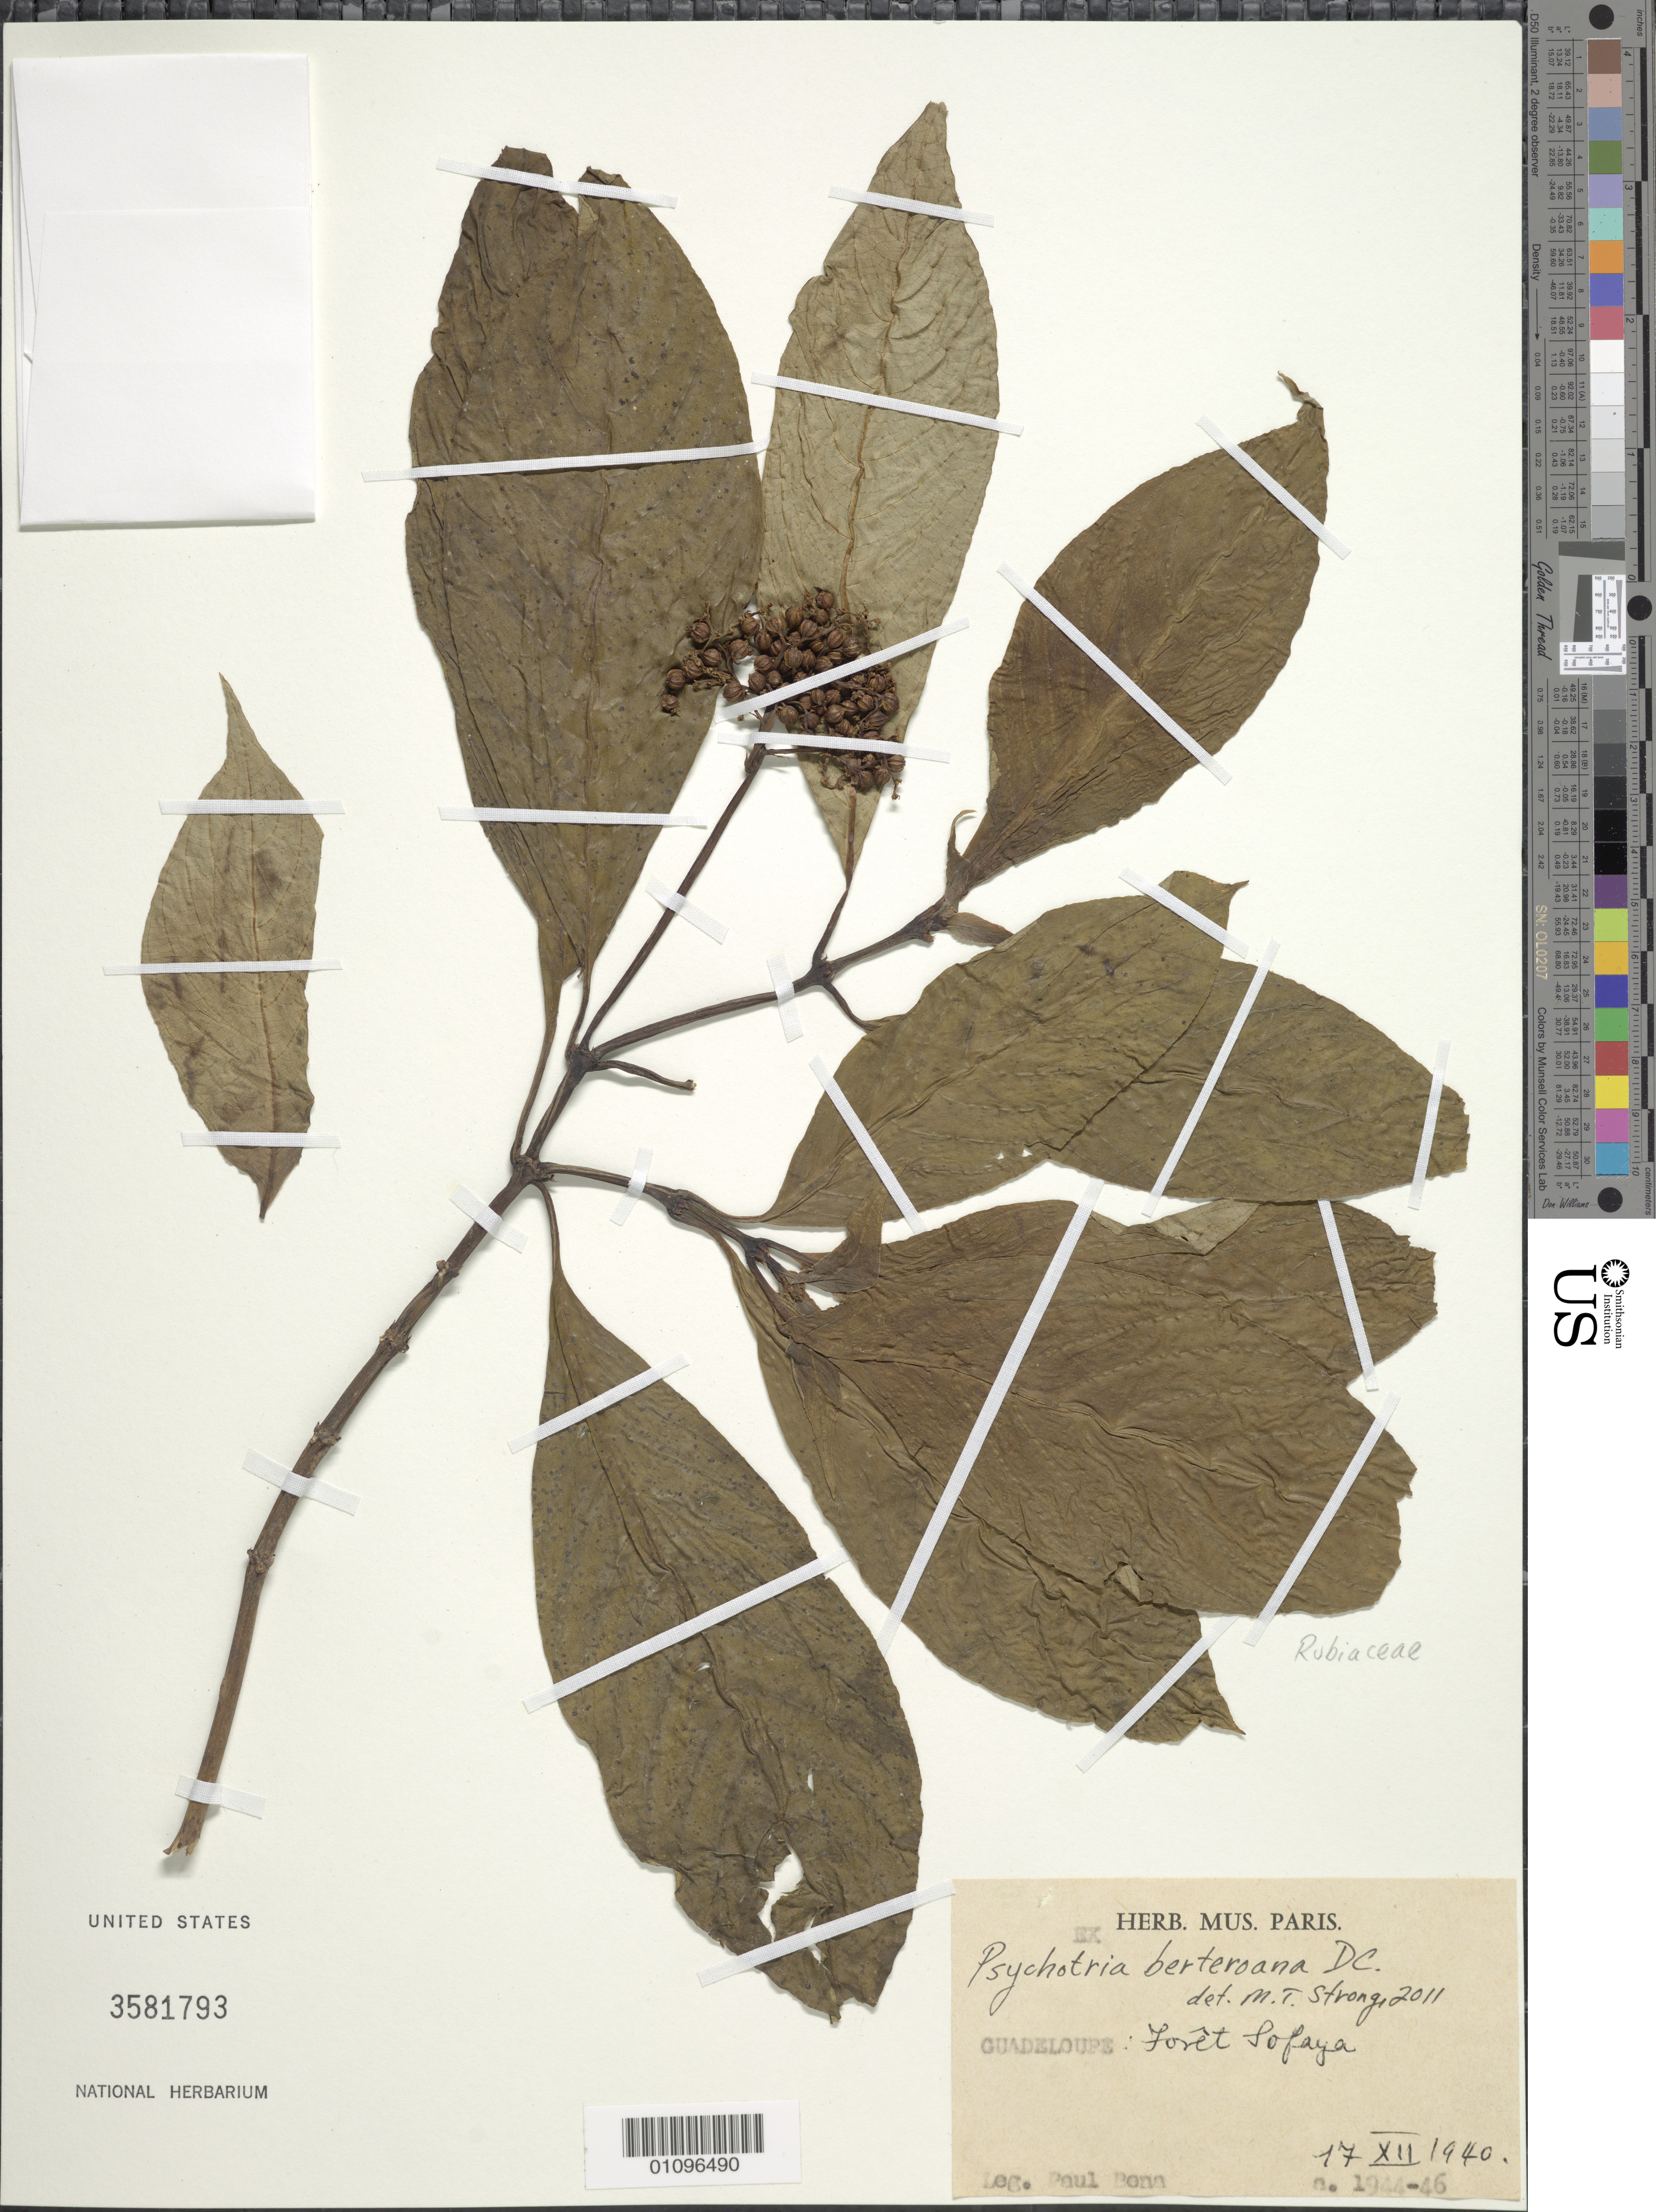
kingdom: Plantae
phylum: Tracheophyta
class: Magnoliopsida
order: Gentianales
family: Rubiaceae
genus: Psychotria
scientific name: Psychotria berteroana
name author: DC.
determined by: Strong, M. T., (US), Smithsonian Institution - National Museum of Natural History (UNITED STATES)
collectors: P. Bena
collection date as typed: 17 Dec 1940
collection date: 1940-12-17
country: Guadeloupe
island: Basse Terre [Guadeloupe]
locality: Forêt Sofaya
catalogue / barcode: US 3581793